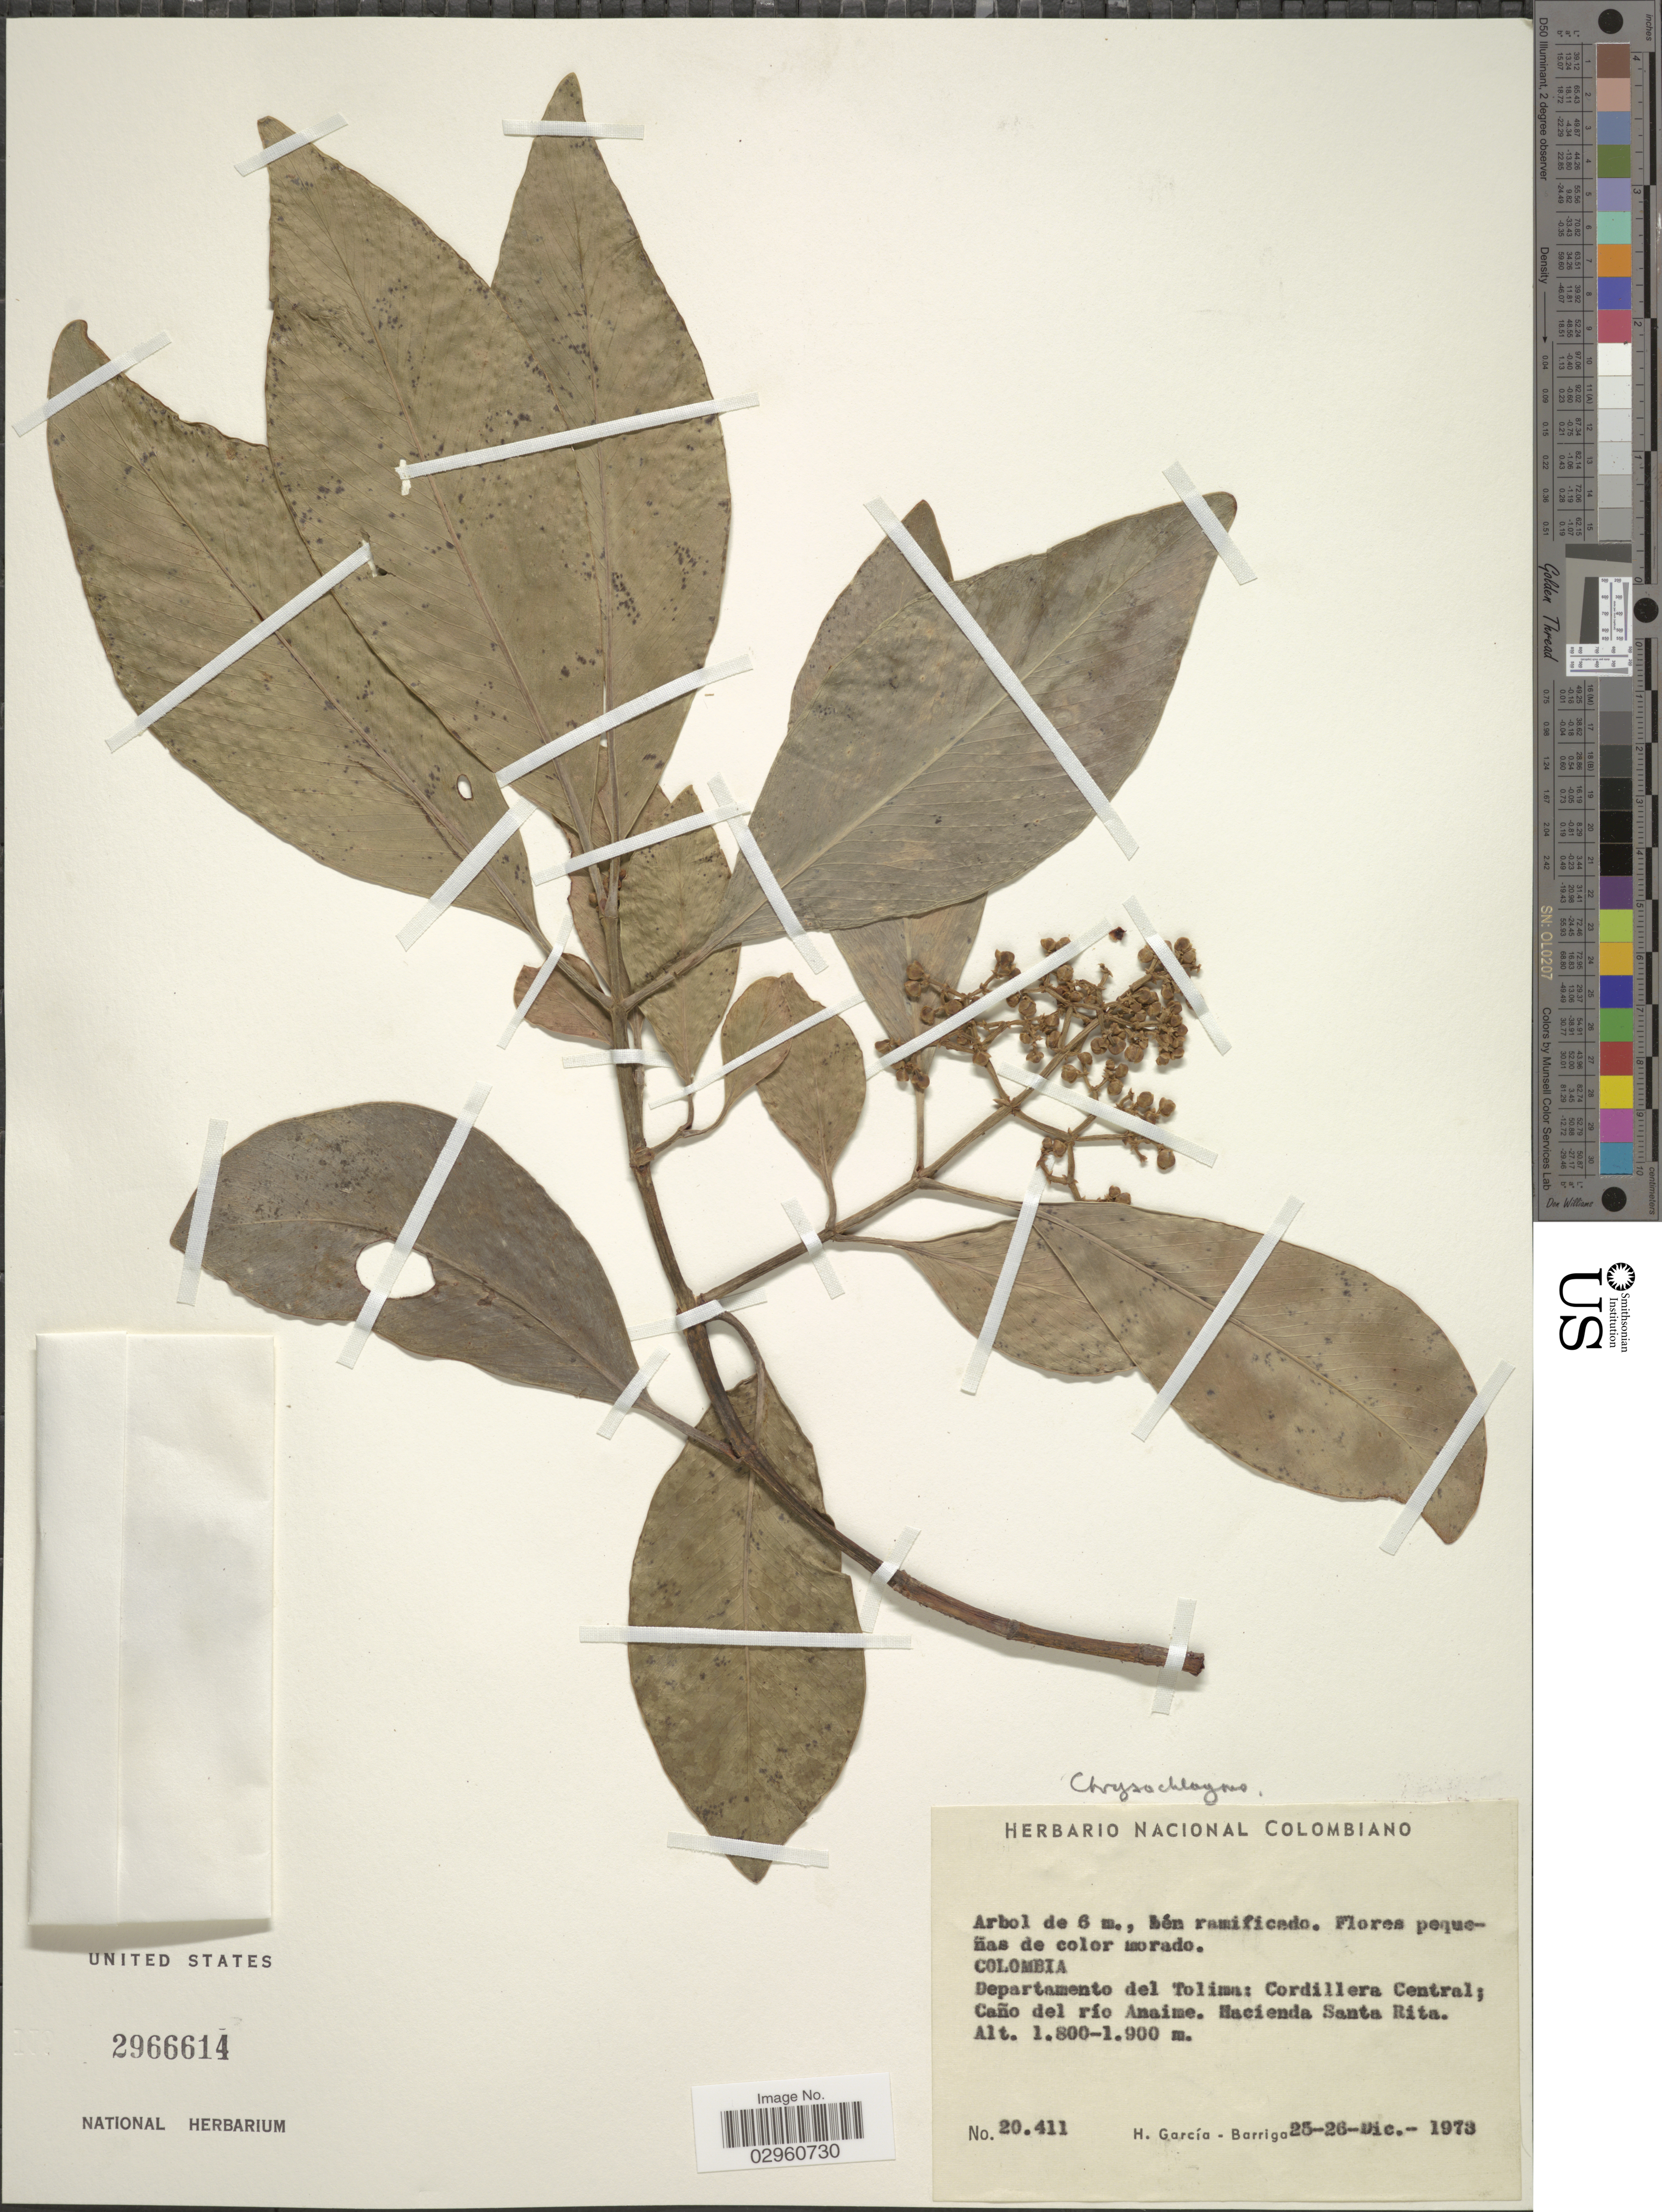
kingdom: Plantae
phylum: Tracheophyta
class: Magnoliopsida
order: Malpighiales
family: Clusiaceae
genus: Chrysochlamys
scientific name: Chrysochlamys sp.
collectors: H. García Barriga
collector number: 20411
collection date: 1973-12-25/1973-12-26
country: Colombia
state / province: Tolima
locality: Departamento del Tolima: Cordillera Central; Caño del río Anaime. Hacienda Santa Rita.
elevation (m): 1800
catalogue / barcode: US 2966614